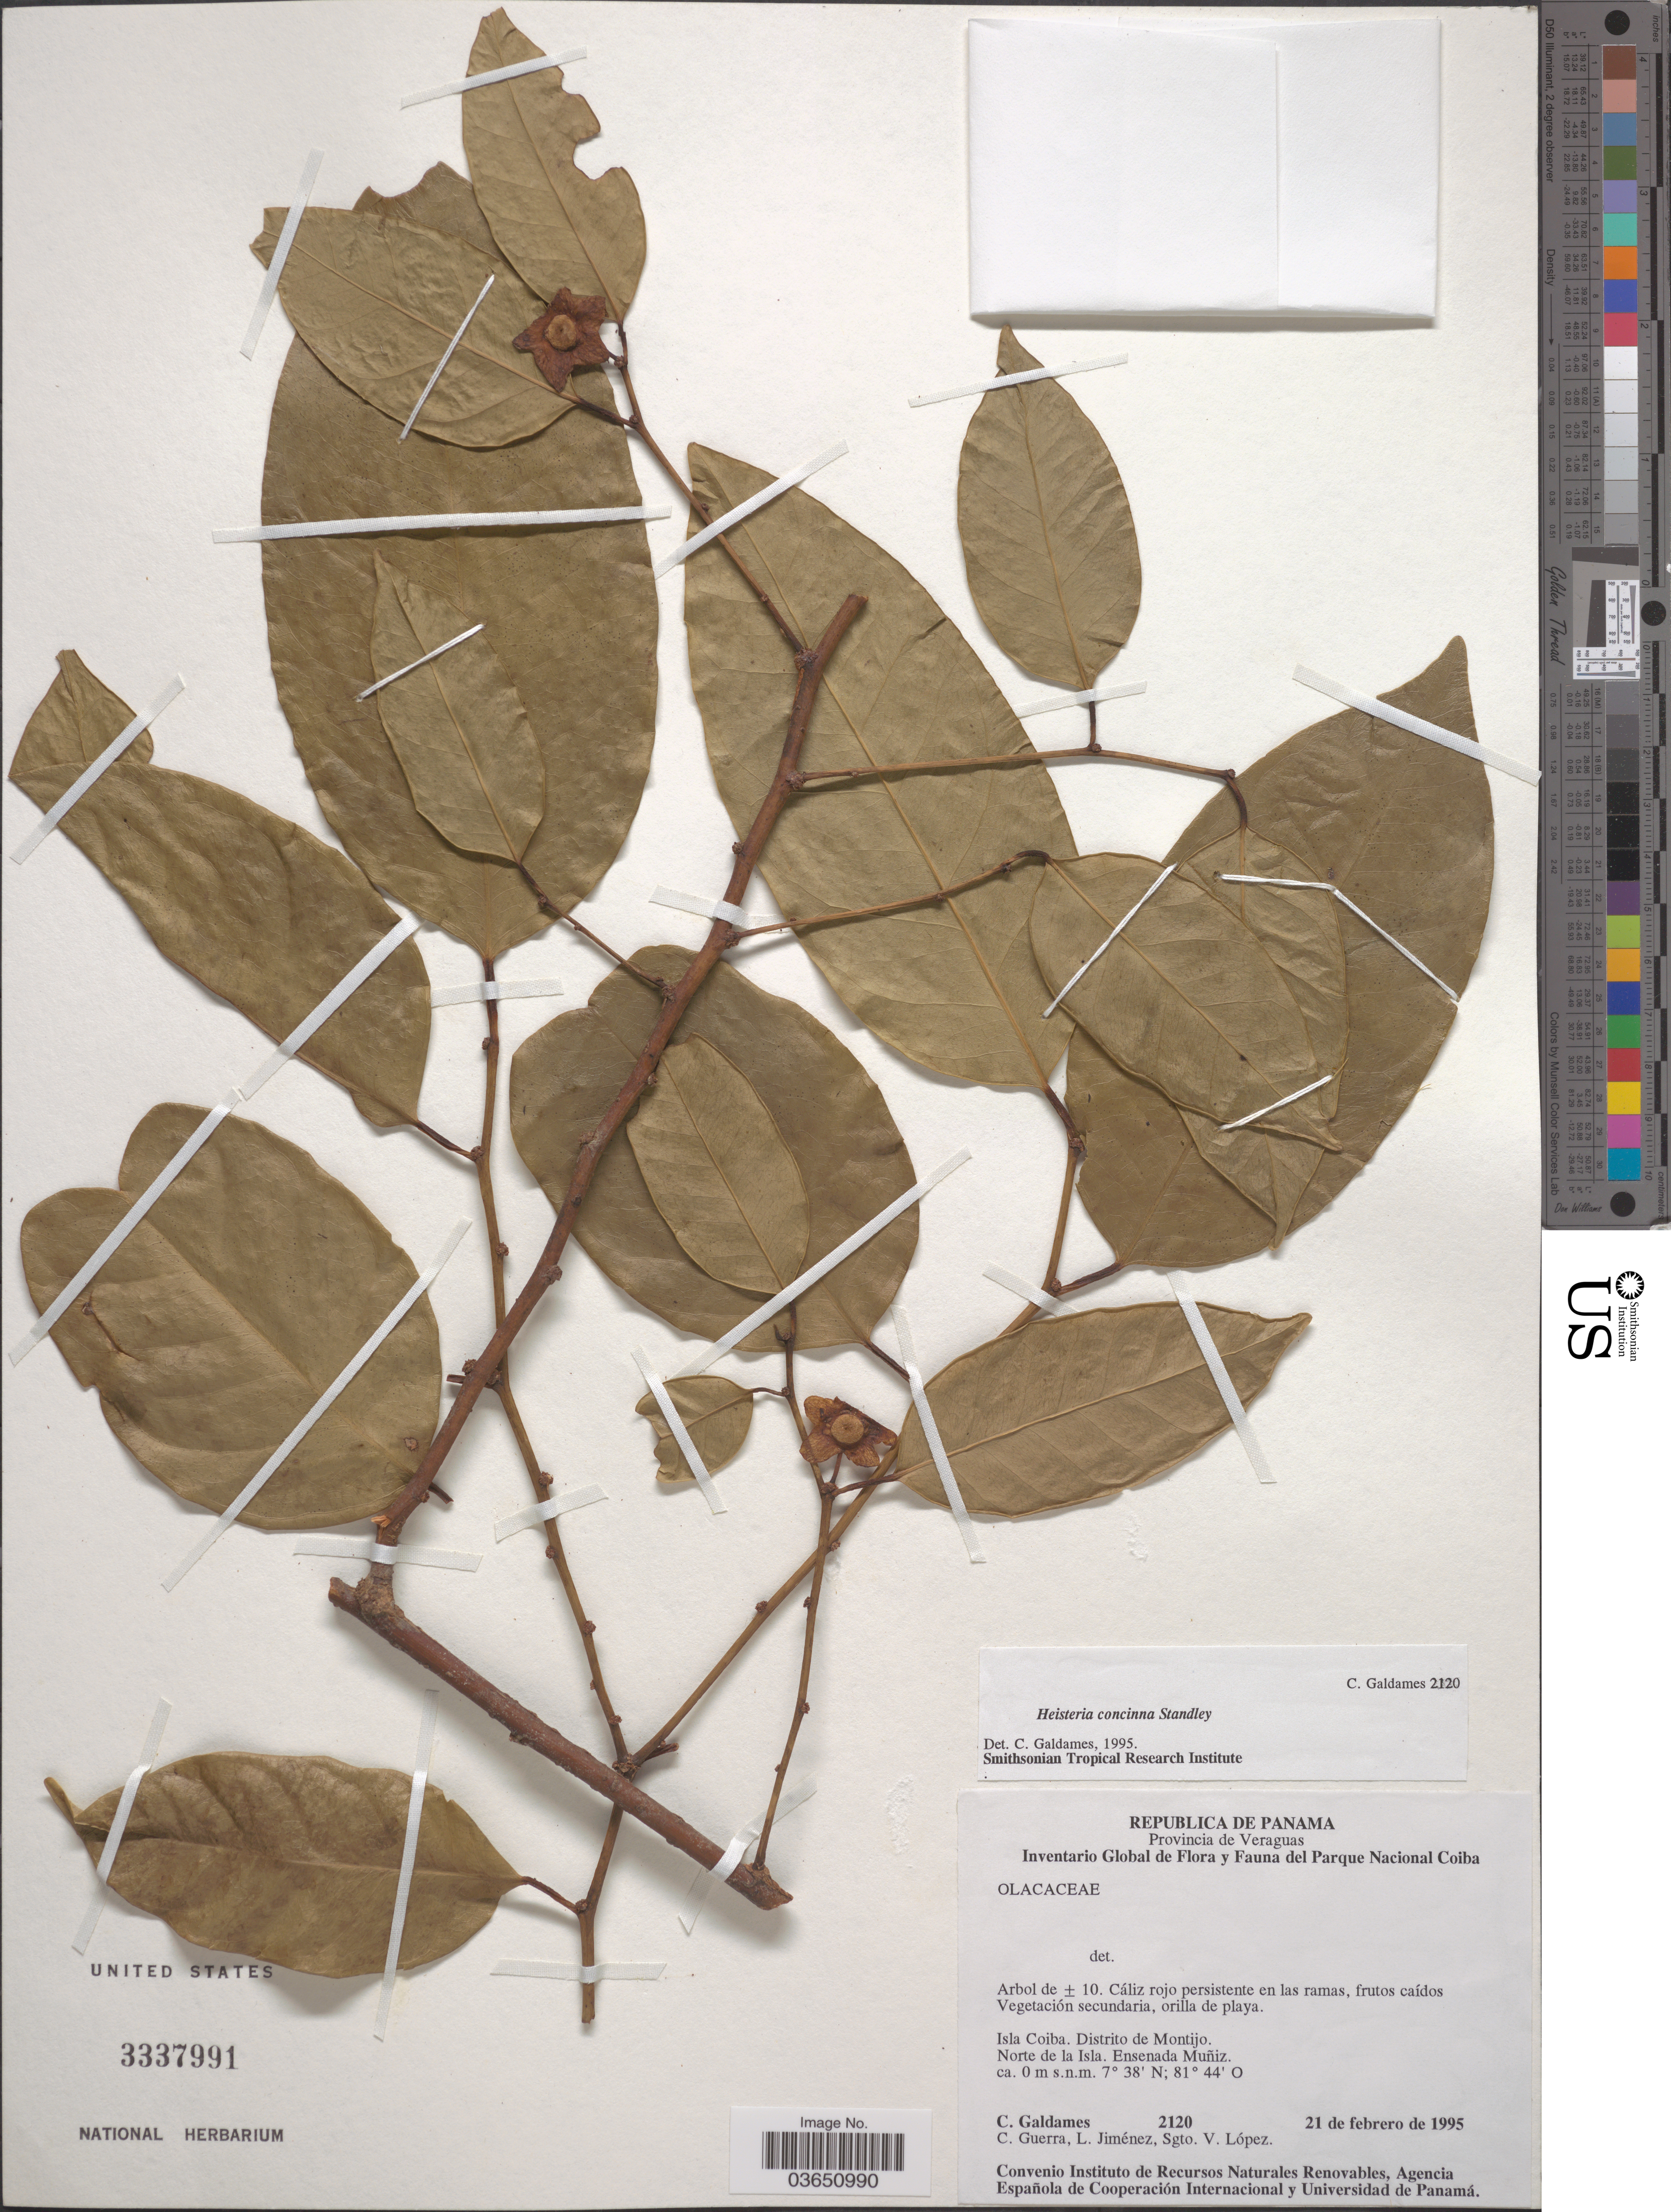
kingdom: Plantae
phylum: Tracheophyta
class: Magnoliopsida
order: Santalales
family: Erythropalaceae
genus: Heisteria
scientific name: Heisteria concinna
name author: Standl.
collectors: C. Galdames, C. Guerra, L. Jiménez & S. López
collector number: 2120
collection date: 1995-02-21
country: Panama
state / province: Veraguas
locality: Isla Coiba. Distrito de Montijo. Norte de la Isla. Ensenada Muñiz.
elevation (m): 0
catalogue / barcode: US 3337991